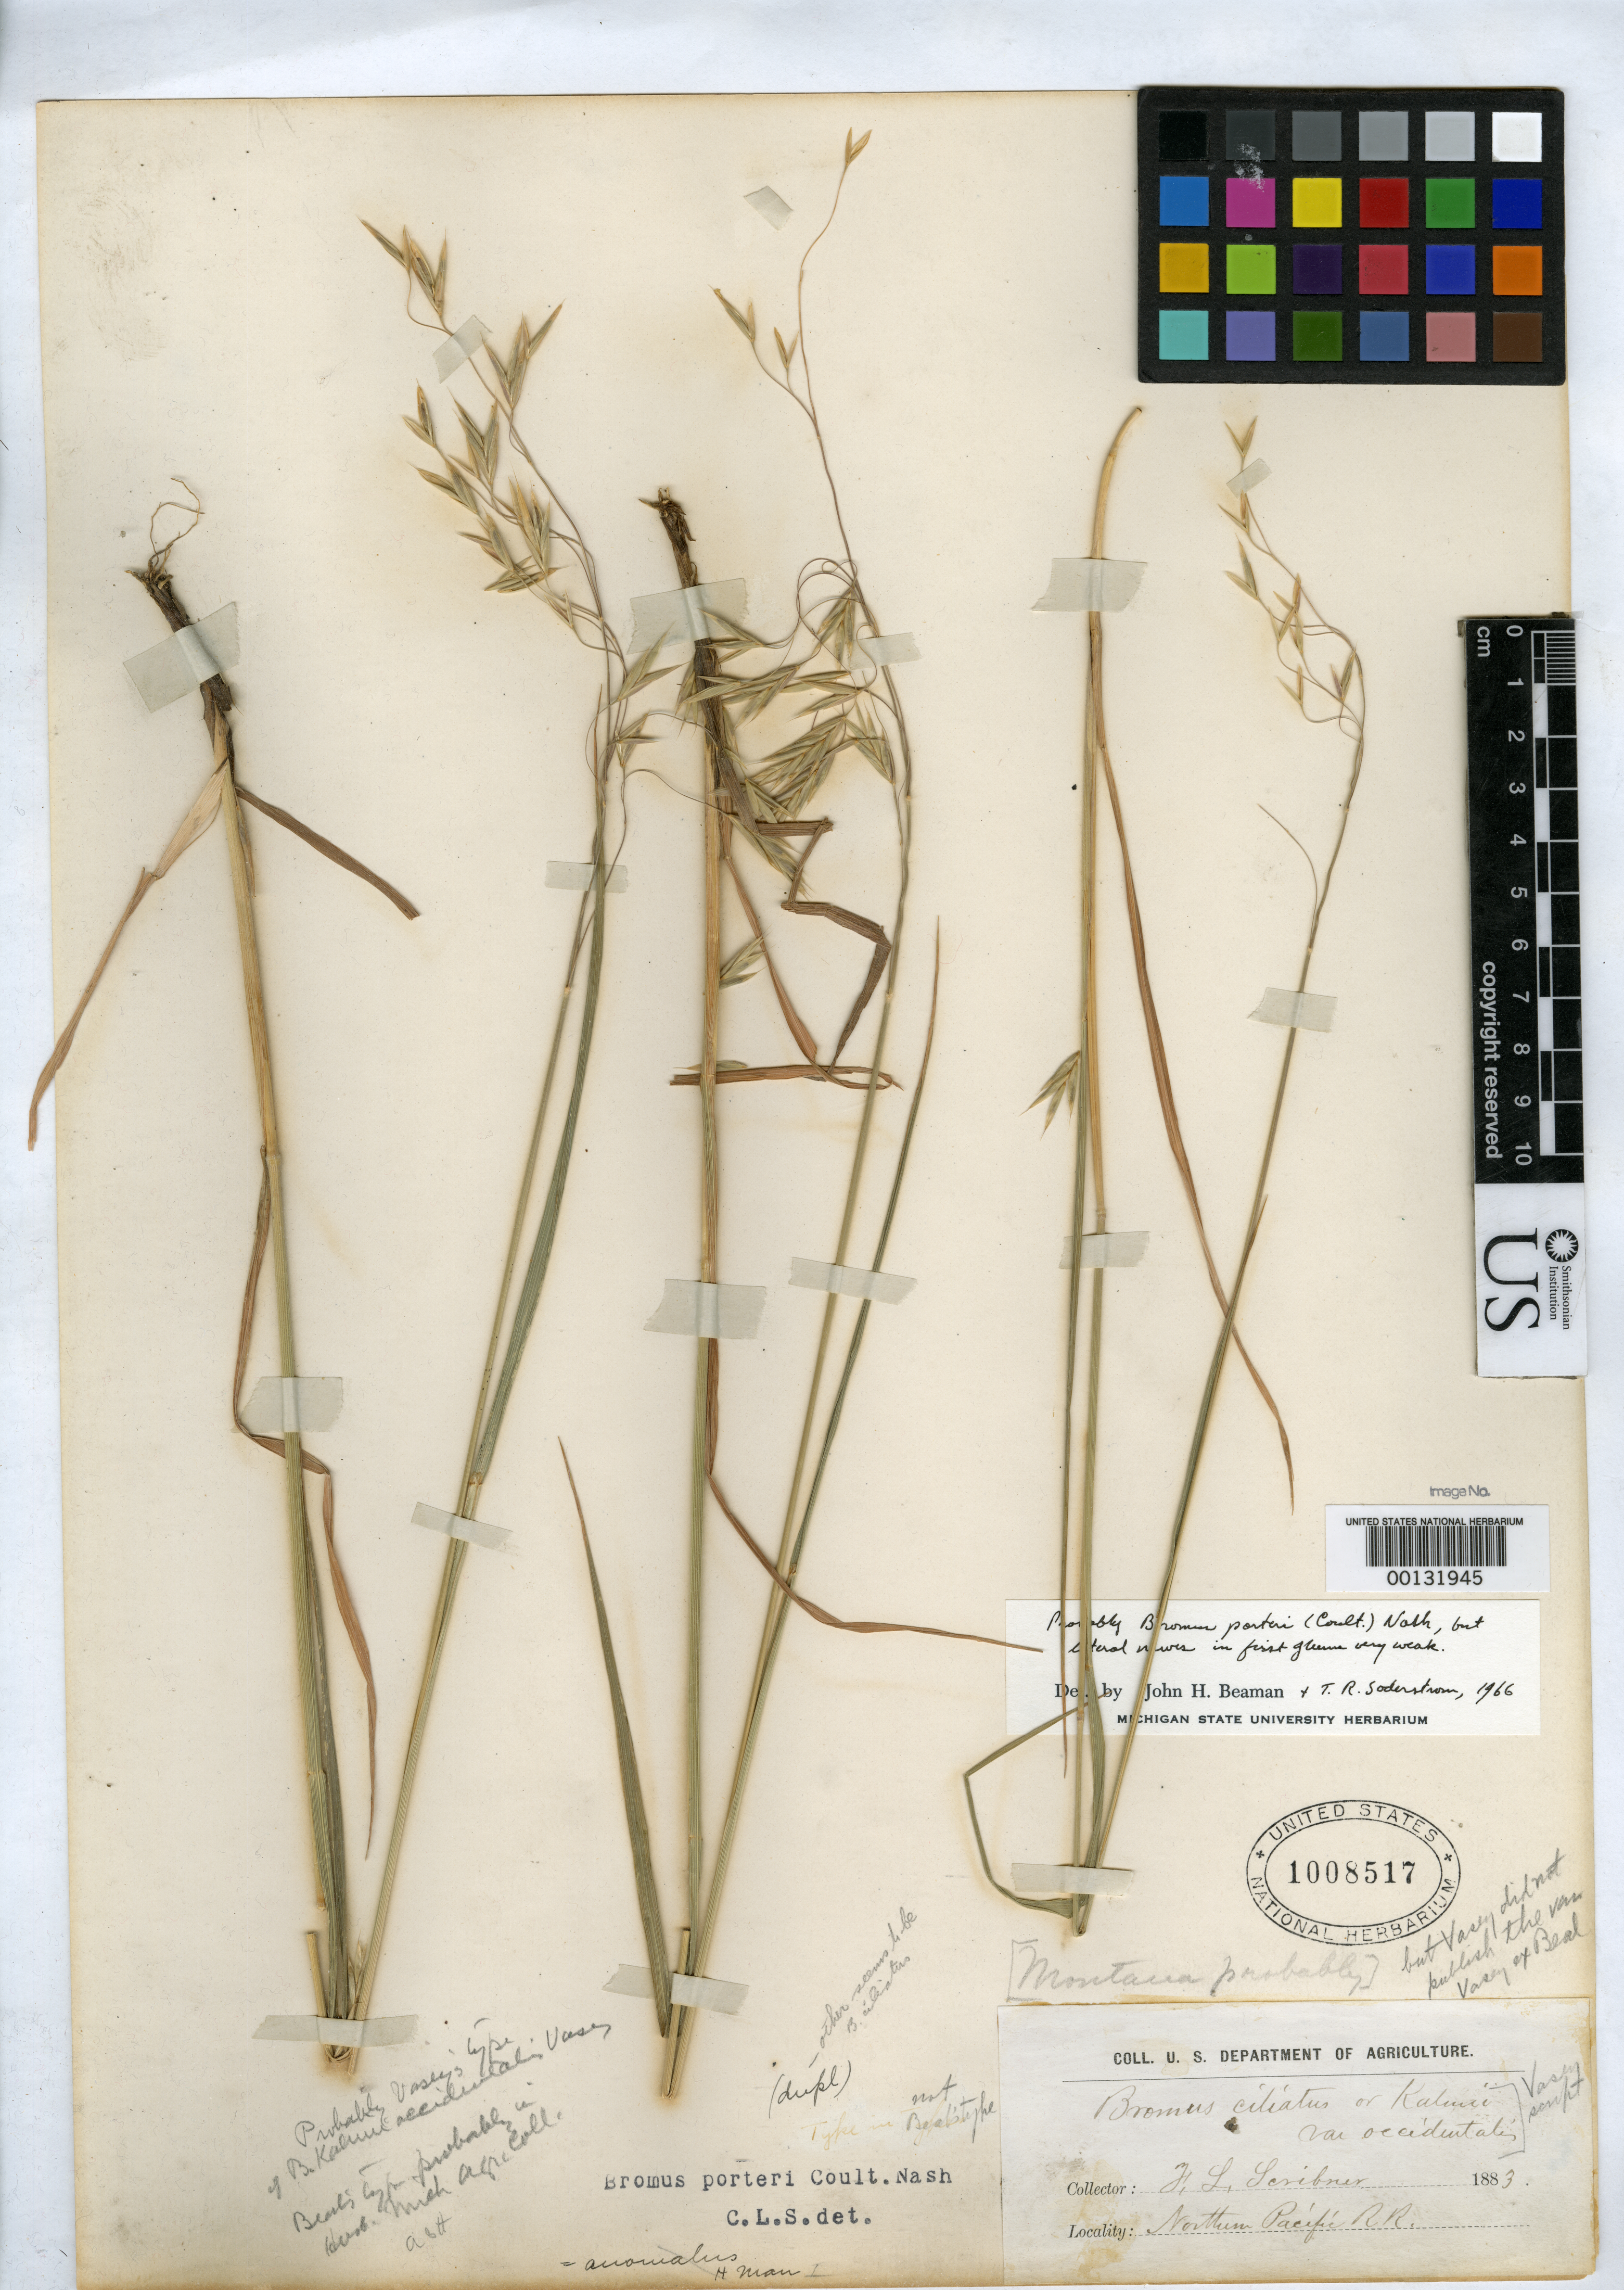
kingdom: Plantae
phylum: Tracheophyta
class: Liliopsida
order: Poales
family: Poaceae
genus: Bromus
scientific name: Bromus kalmii var. occidentalis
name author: Vasey ex W.J. Beal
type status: Syntype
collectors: W. M. Canby & F. L. Scribner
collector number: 384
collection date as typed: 1883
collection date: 1883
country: United States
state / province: Montana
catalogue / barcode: US 1008517